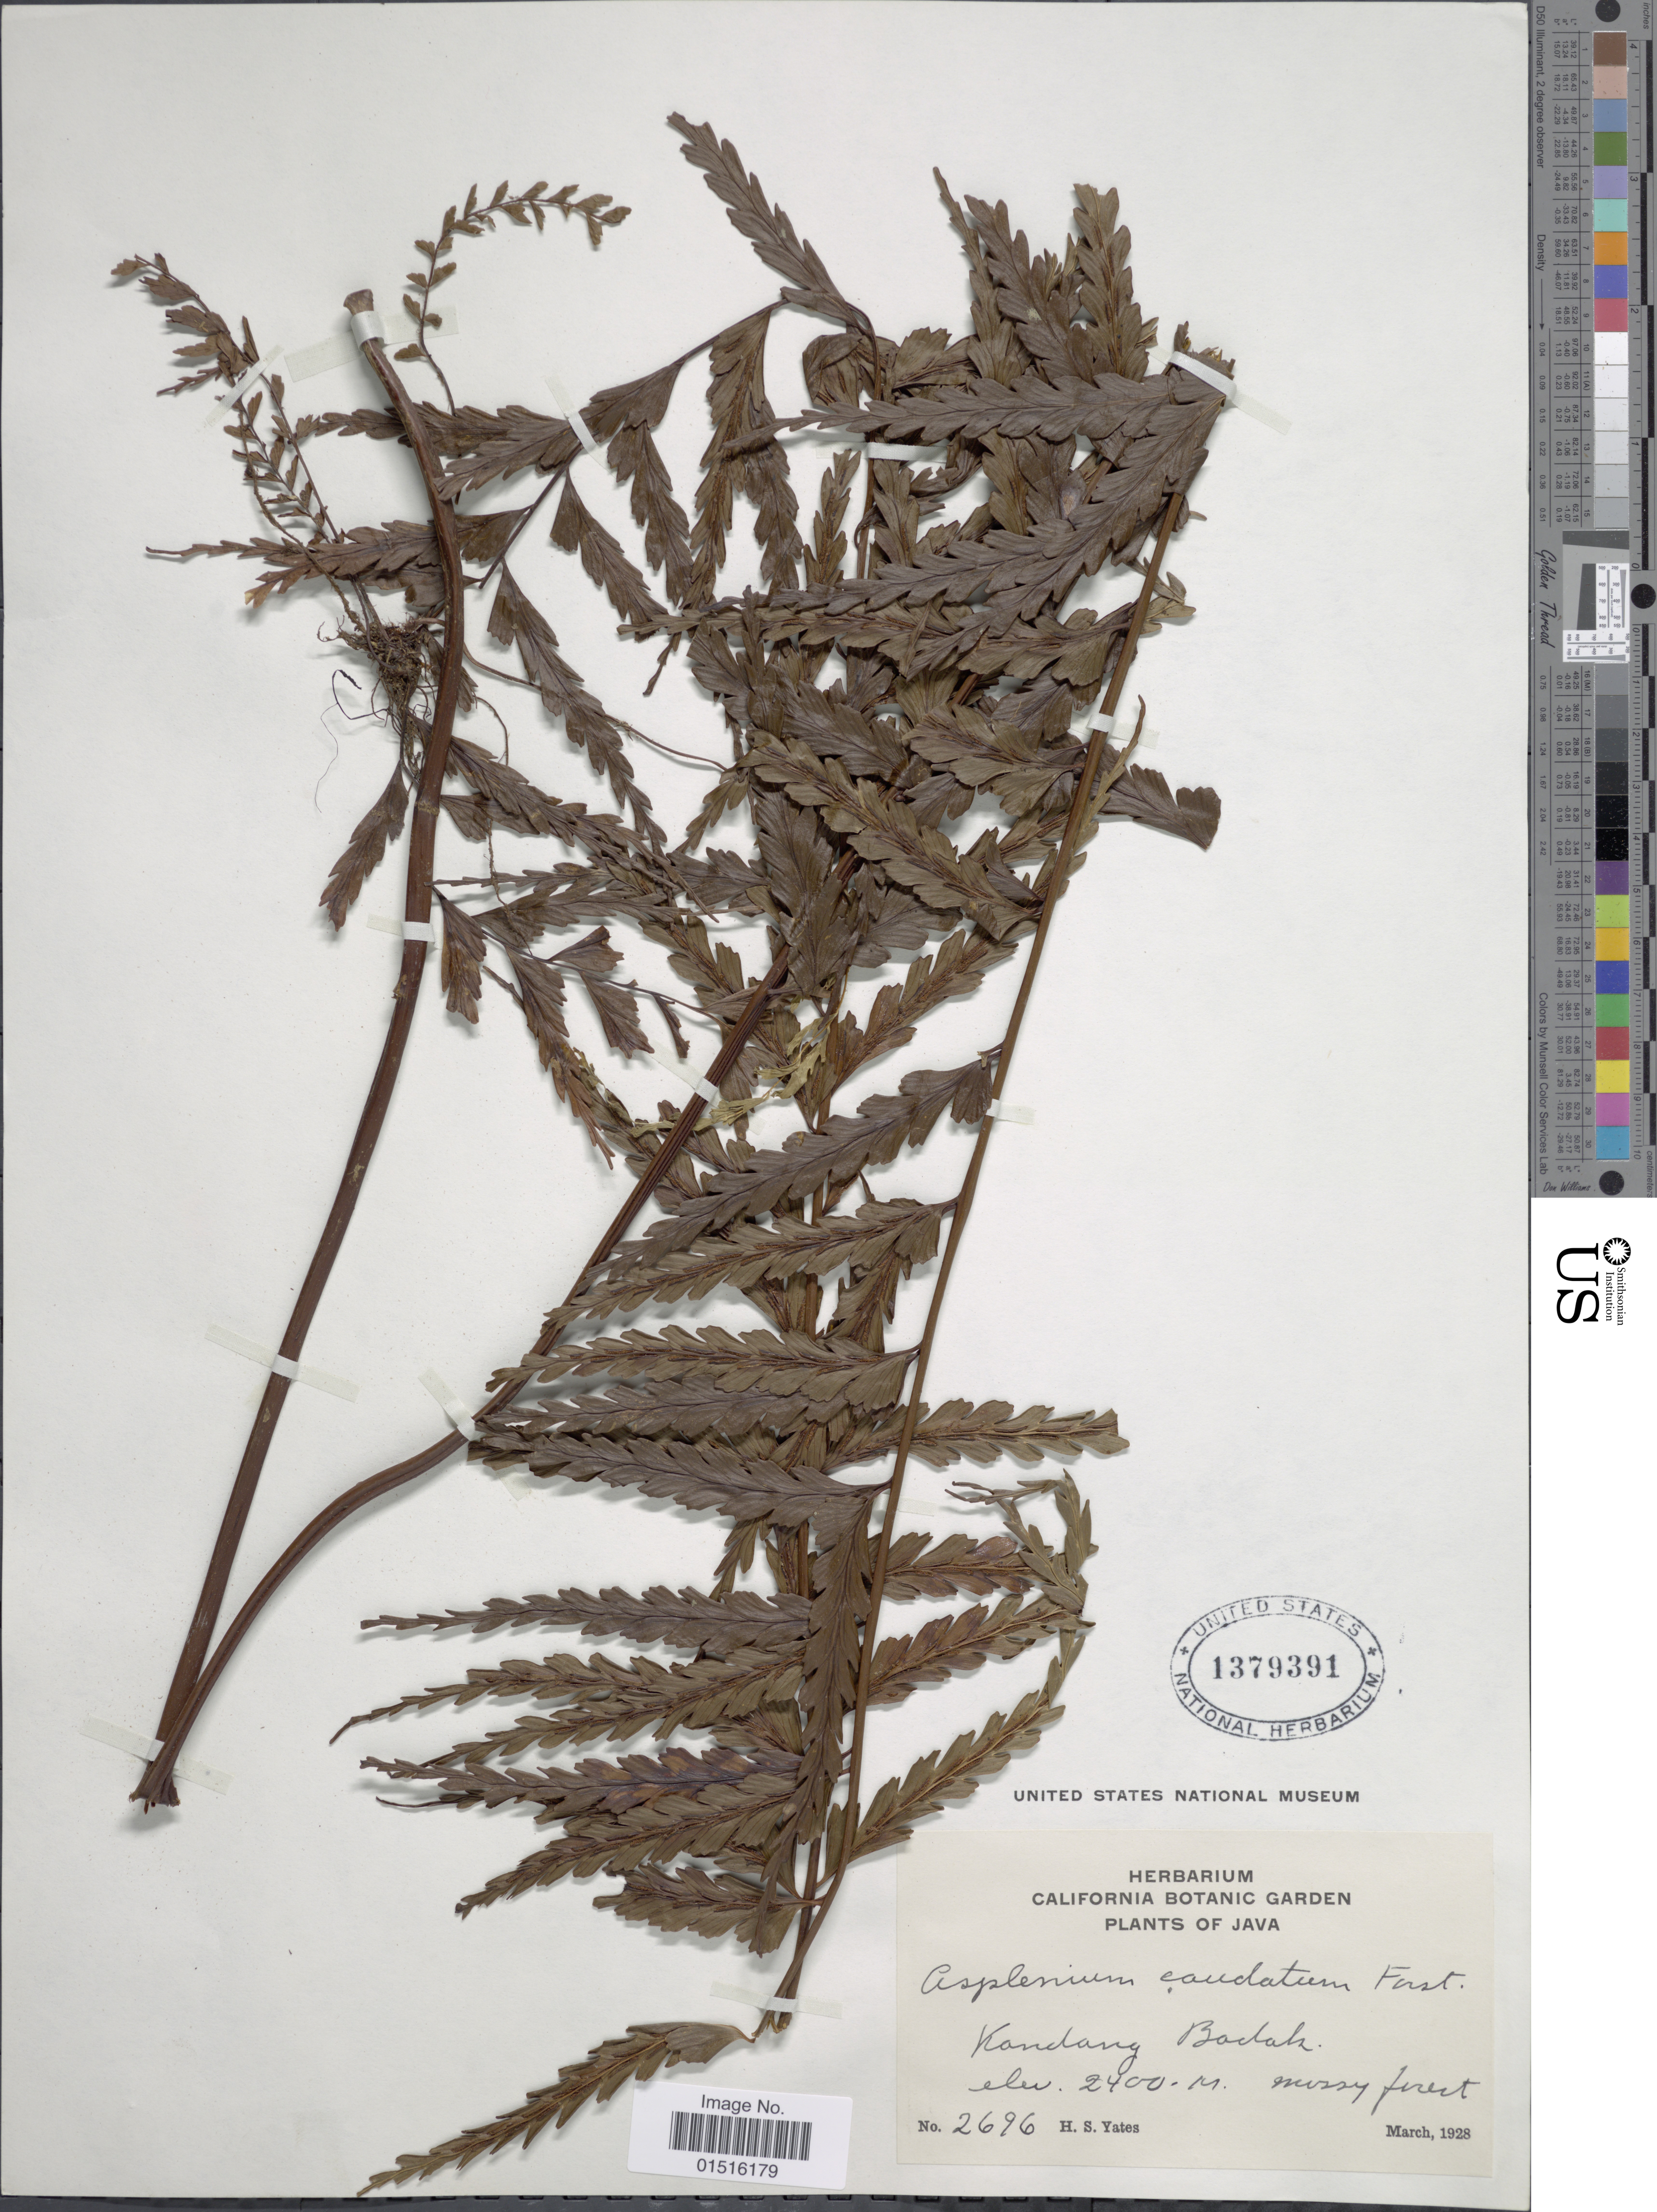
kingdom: Plantae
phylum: Tracheophyta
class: Polypodiopsida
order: Polypodiales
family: Aspleniaceae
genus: Asplenium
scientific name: Asplenium truncatum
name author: Blume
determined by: Salgado, A. E.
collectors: H. S. Yates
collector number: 2696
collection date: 1928-03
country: Indonesia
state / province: Java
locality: Kondang [interpreted] Bodak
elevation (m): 2400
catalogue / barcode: US 1379391